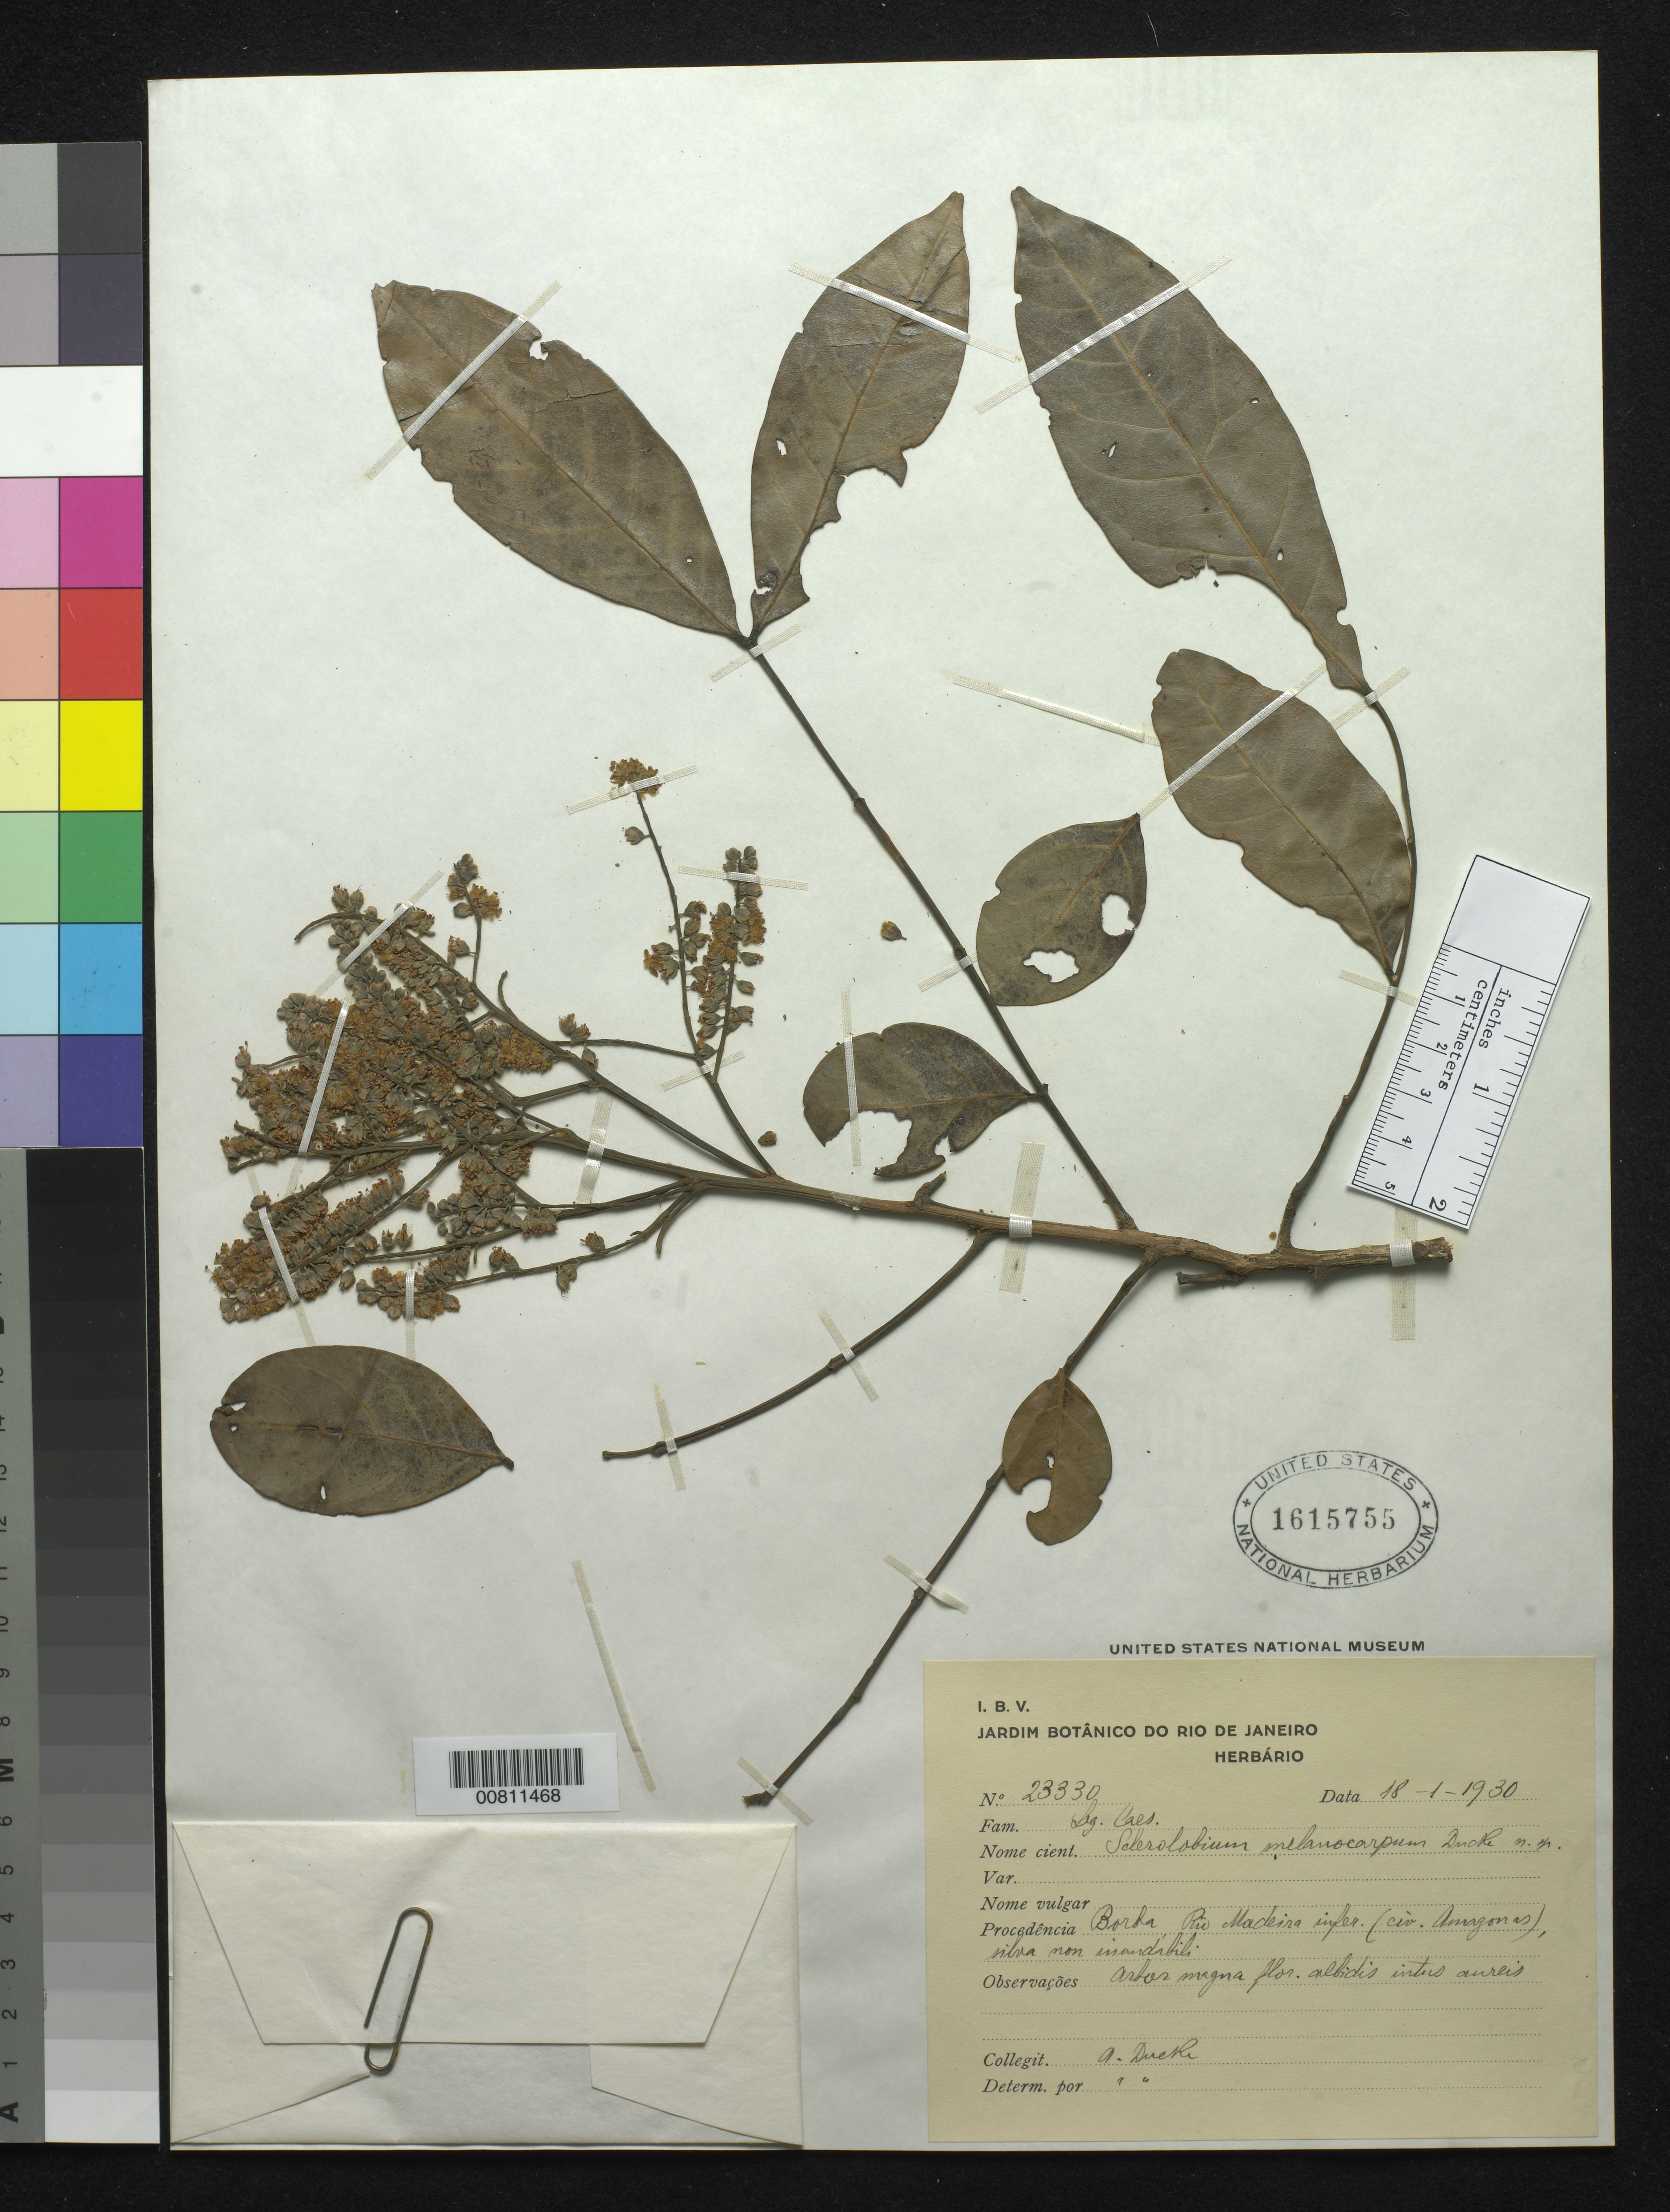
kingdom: Plantae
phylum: Tracheophyta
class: Magnoliopsida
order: Fabales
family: Fabaceae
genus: Sclerolobium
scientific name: Sclerolobium melanocarpum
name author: Ducke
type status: Isosyntype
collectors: A. Ducke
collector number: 23330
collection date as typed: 18 Jan 1930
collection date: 1930-01-18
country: Brazil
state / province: Amazonas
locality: Rio Madeira infer.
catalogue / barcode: US 1615755